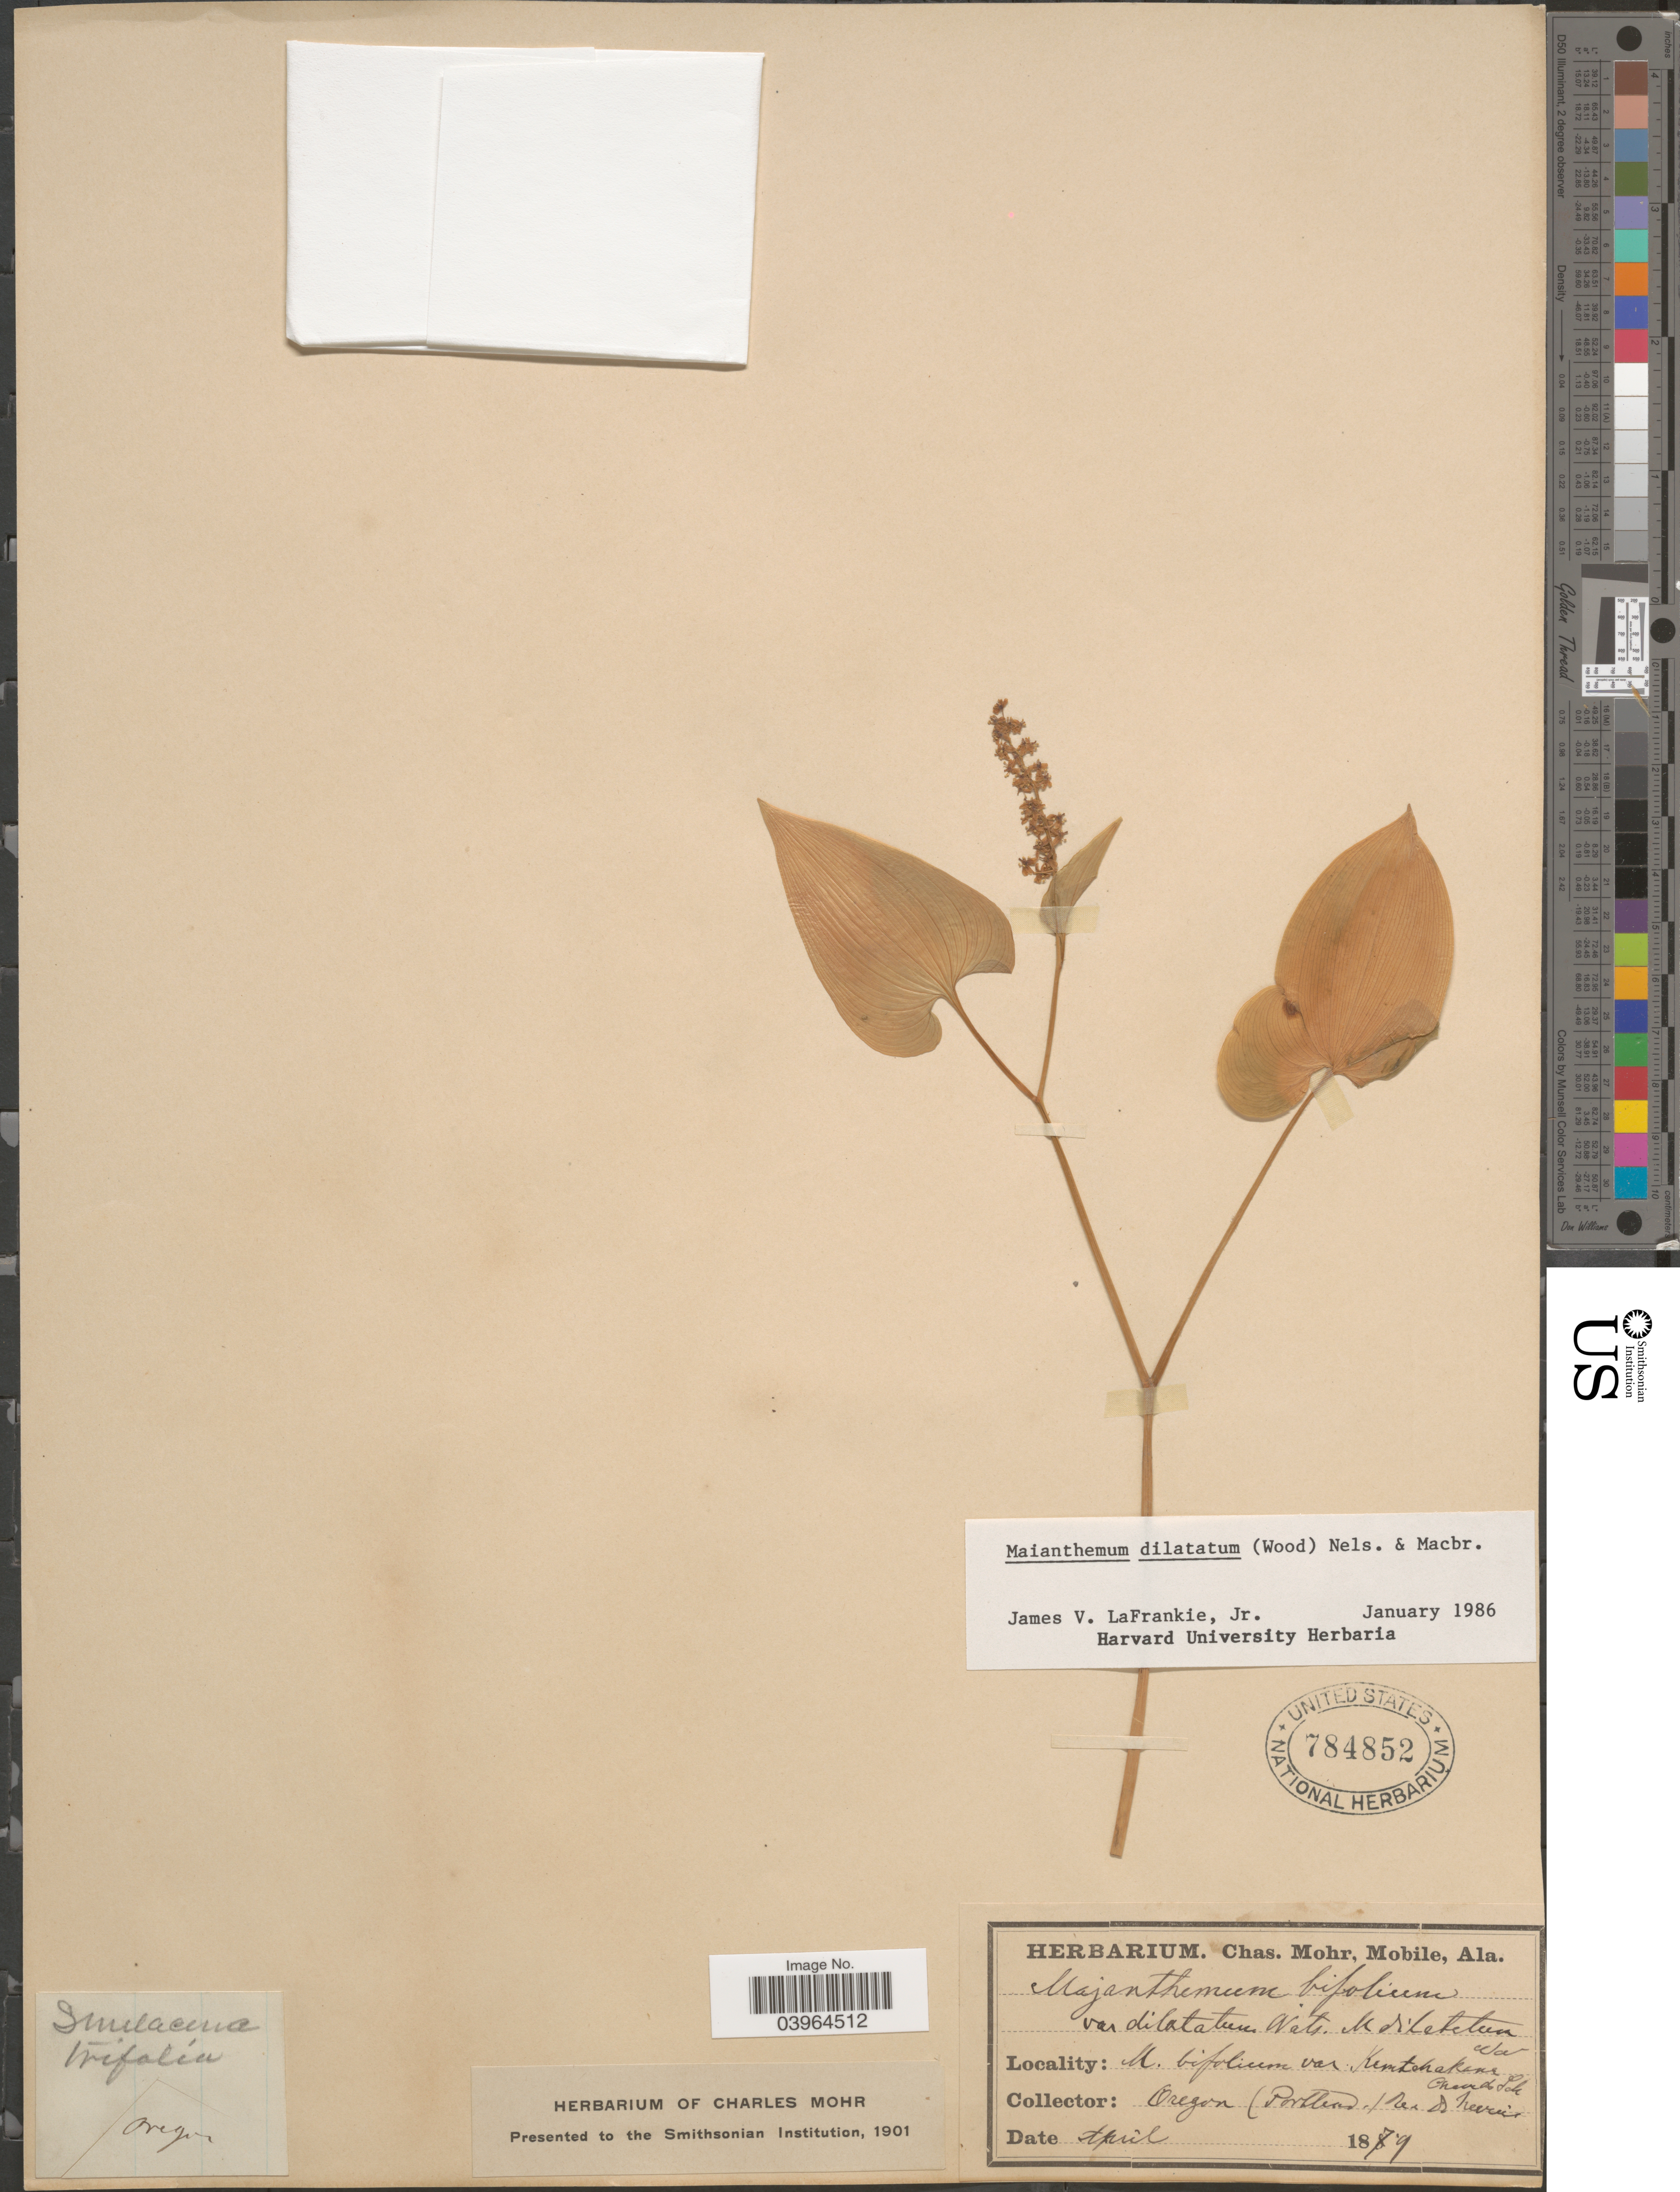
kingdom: Plantae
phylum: Tracheophyta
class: Liliopsida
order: Asparagales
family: Asparagaceae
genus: Maianthemum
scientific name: Maianthemum dilatatum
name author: (Alph. Wood) A. Nelson & J.F. Macbr.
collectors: R. Nevius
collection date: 1879-04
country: United States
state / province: Oregon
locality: Portland.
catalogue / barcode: US 784852